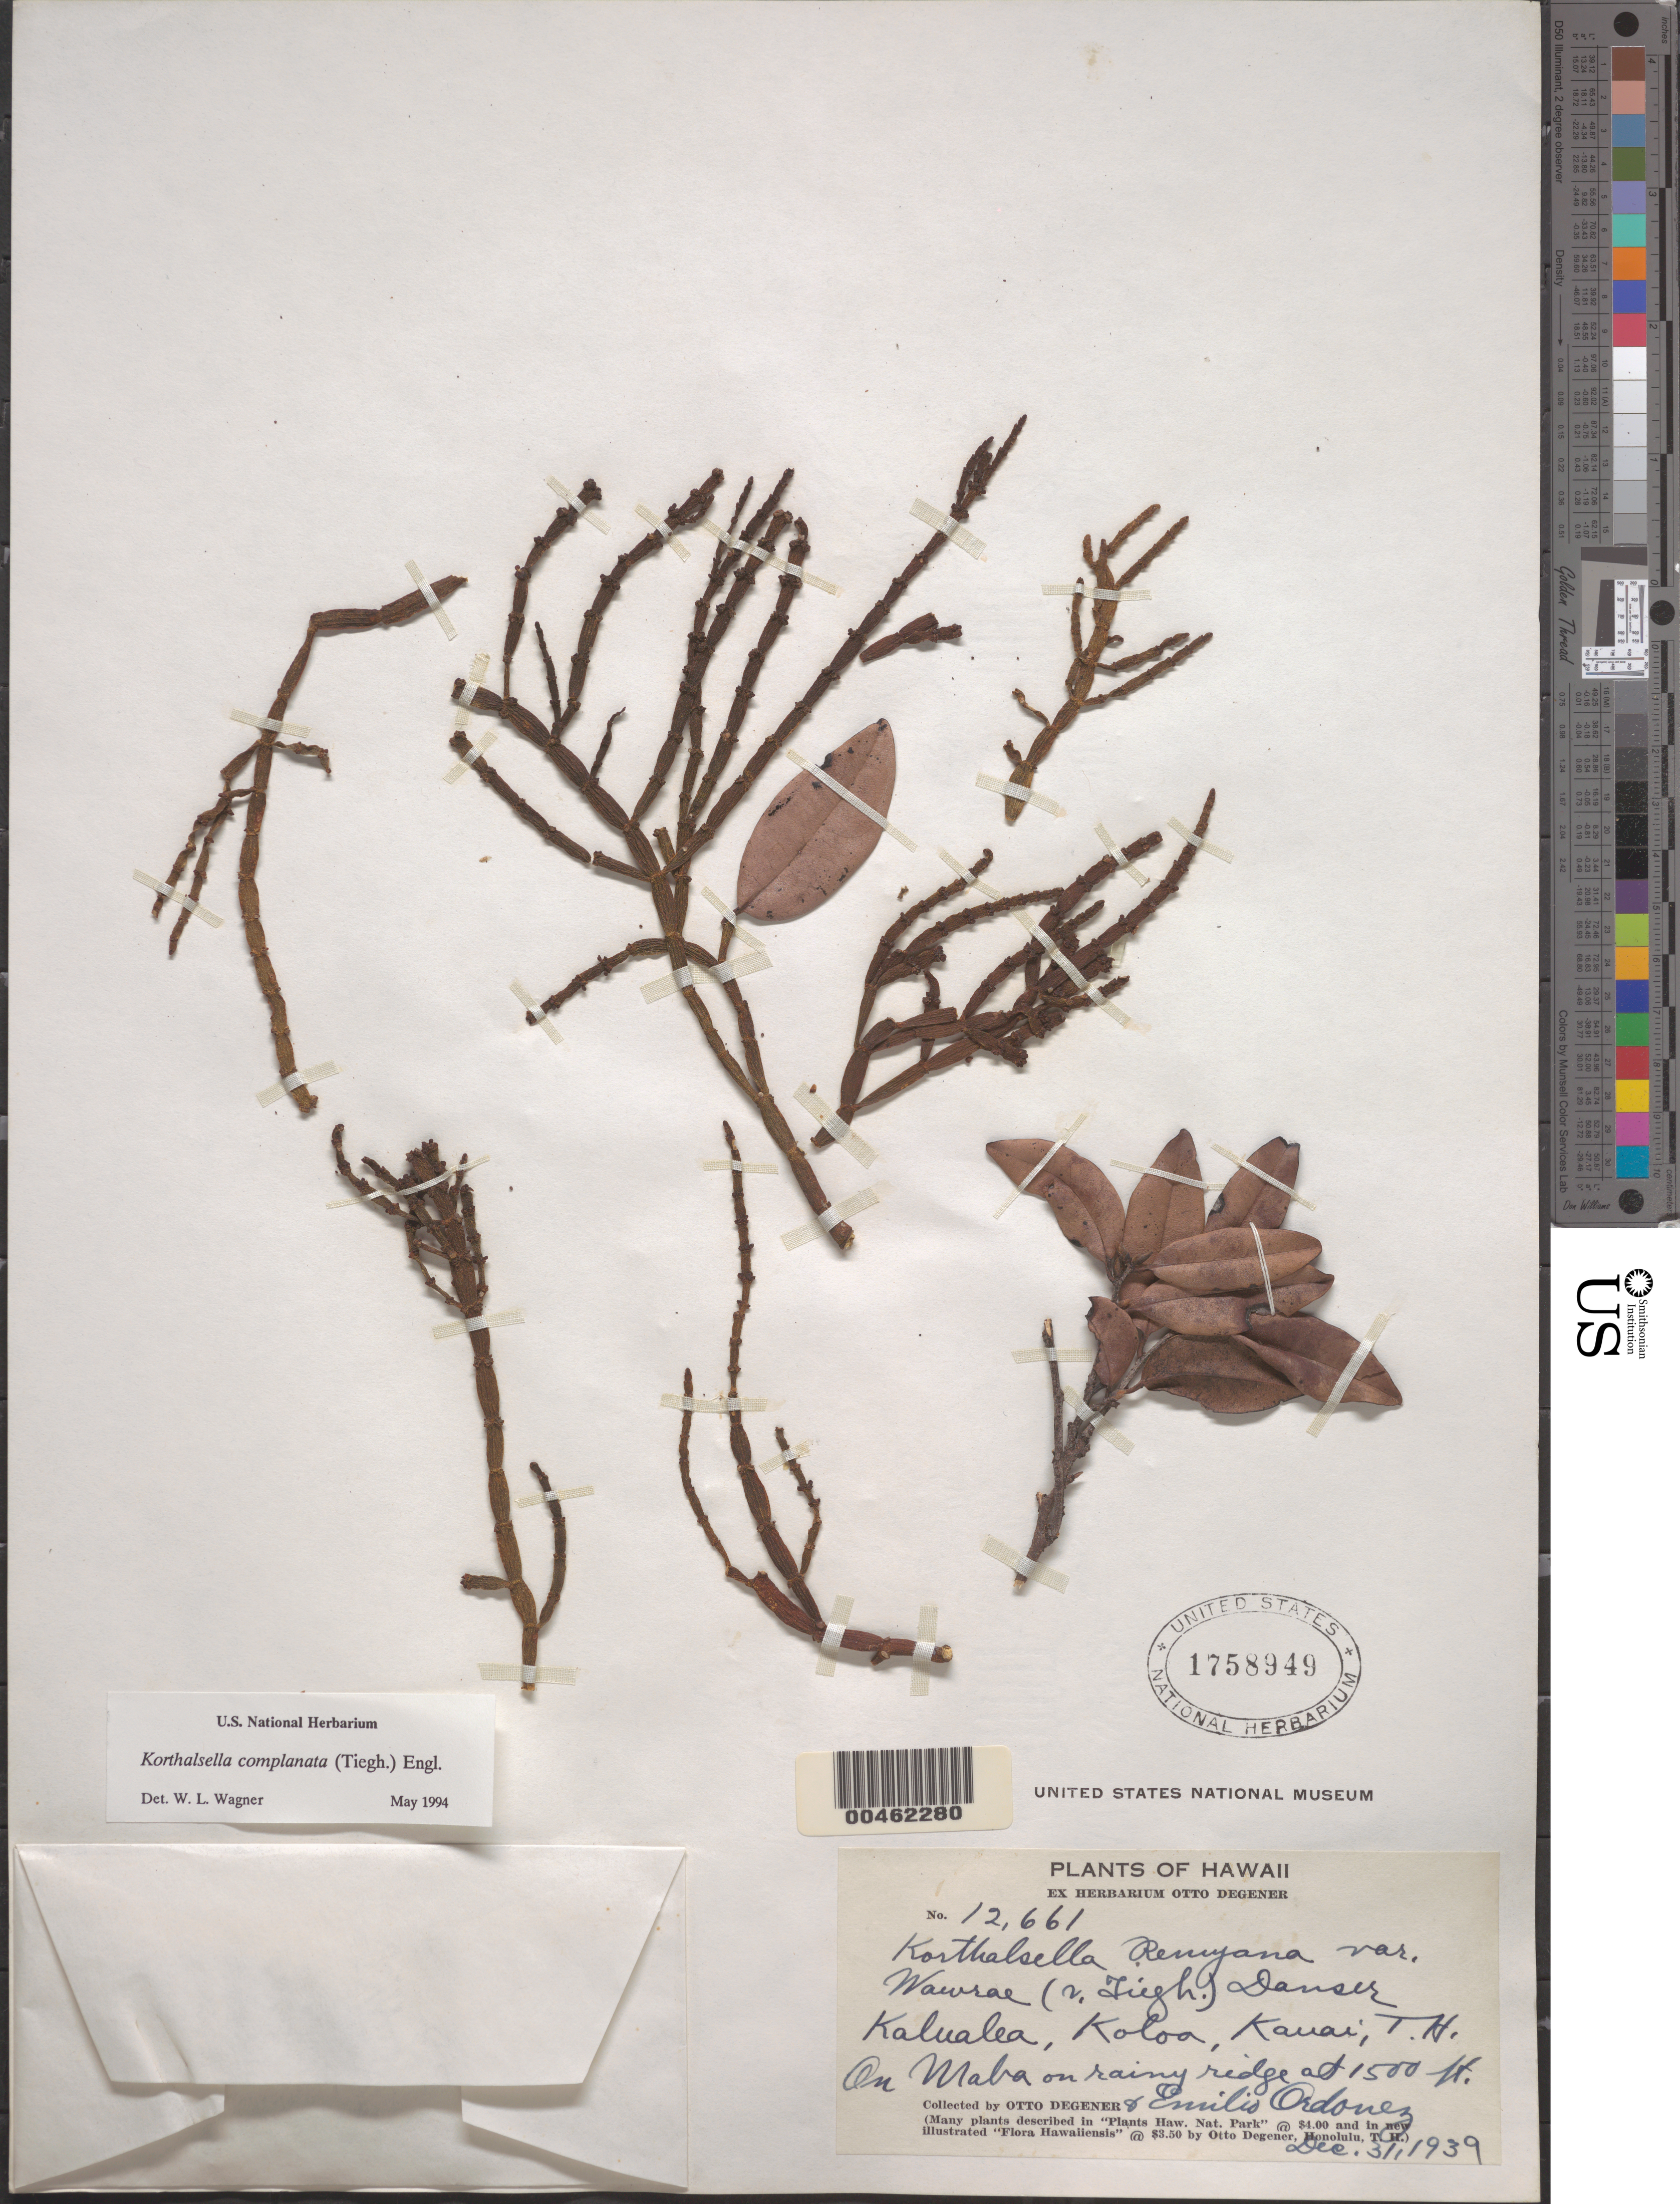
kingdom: Plantae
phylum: Tracheophyta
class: Magnoliopsida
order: Santalales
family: Viscaceae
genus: Korthalsella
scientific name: Korthalsella complanata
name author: (Tiegh.) Engl.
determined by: Wagner, W. L., (BOT), Smithsonian Institution - National Museum of Natural History (UNITED STATES)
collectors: O. Degener & E. Ordonez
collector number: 12661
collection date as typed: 31 Dec 1939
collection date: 1939-12-31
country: United States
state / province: Hawaii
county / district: Kauai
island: Kaua'i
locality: Kalualea, Koloa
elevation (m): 457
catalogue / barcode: US 1758949